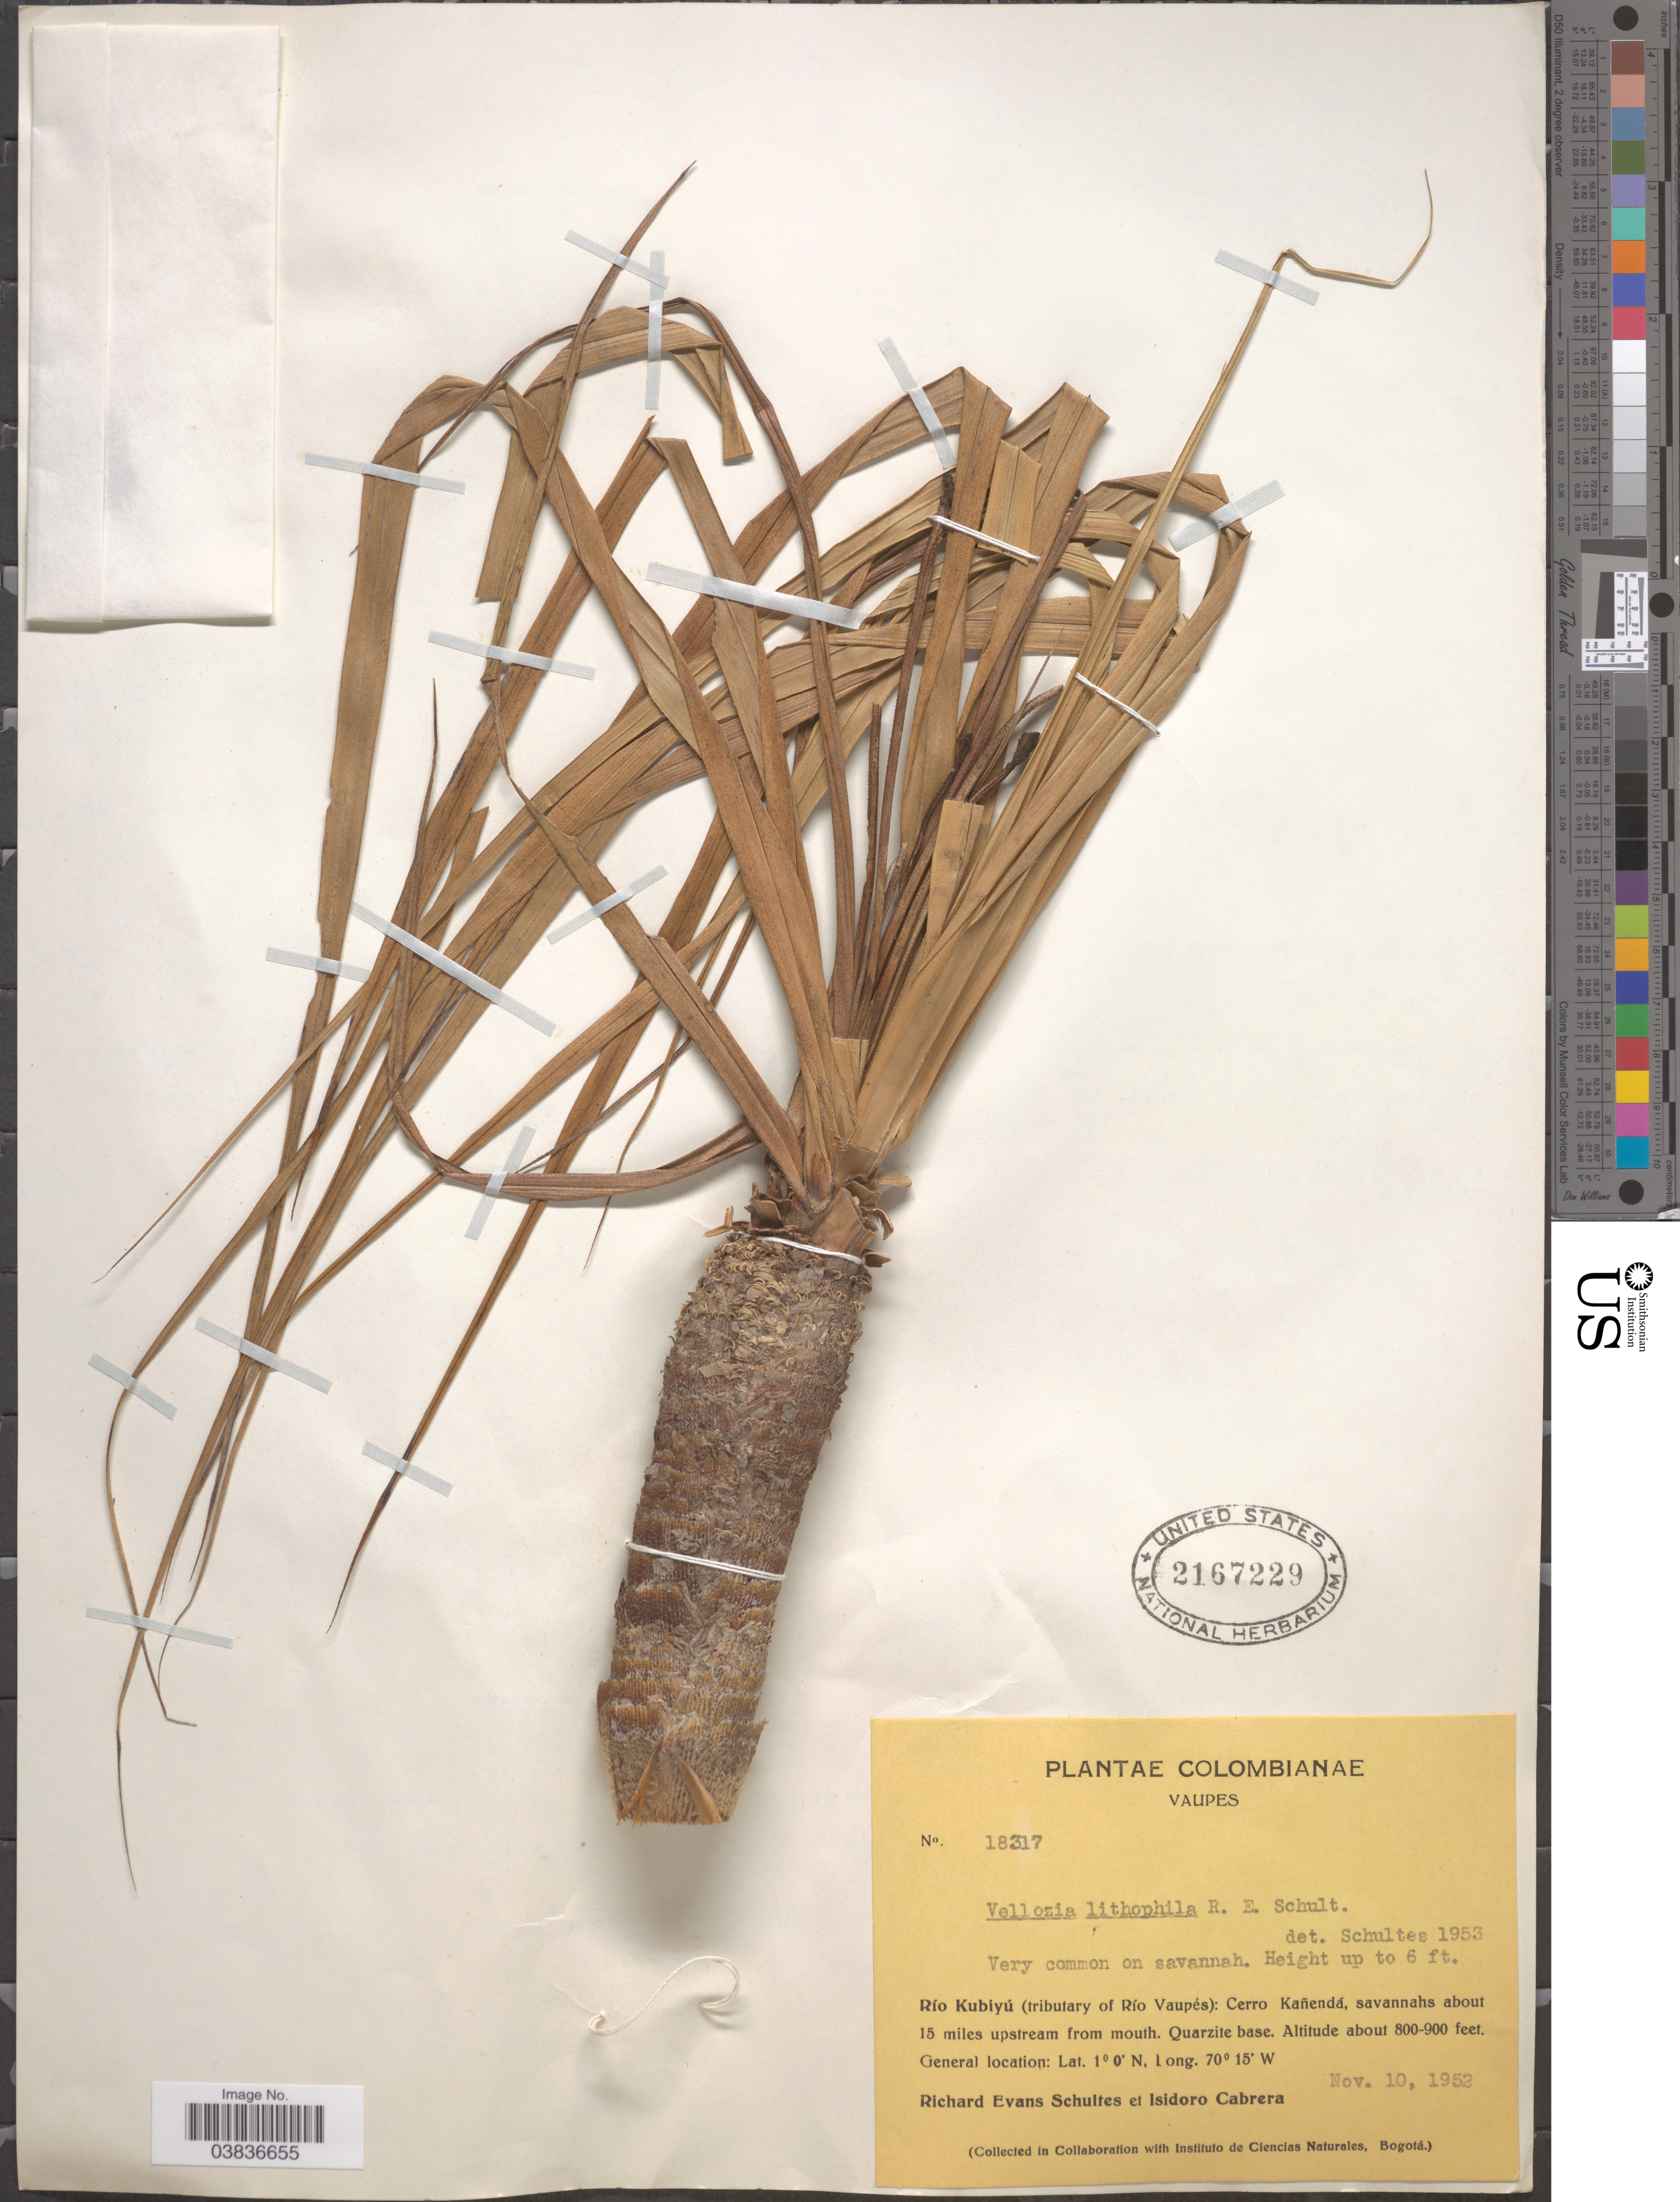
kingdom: Plantae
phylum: Tracheophyta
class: Liliopsida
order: Pandanales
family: Velloziaceae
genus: Vellozia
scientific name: Vellozia tubiflora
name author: (A. Rich.) Kunth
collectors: R. E. Schultes & I. Cabrera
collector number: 18317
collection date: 1952-11-10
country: Colombia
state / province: Vaupés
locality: Río Kubiyú (tributary of Río Vaupés): Cerro Kañendá, about 15 miles upstream from mouth. Quarzite base.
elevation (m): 244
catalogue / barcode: US 2167229